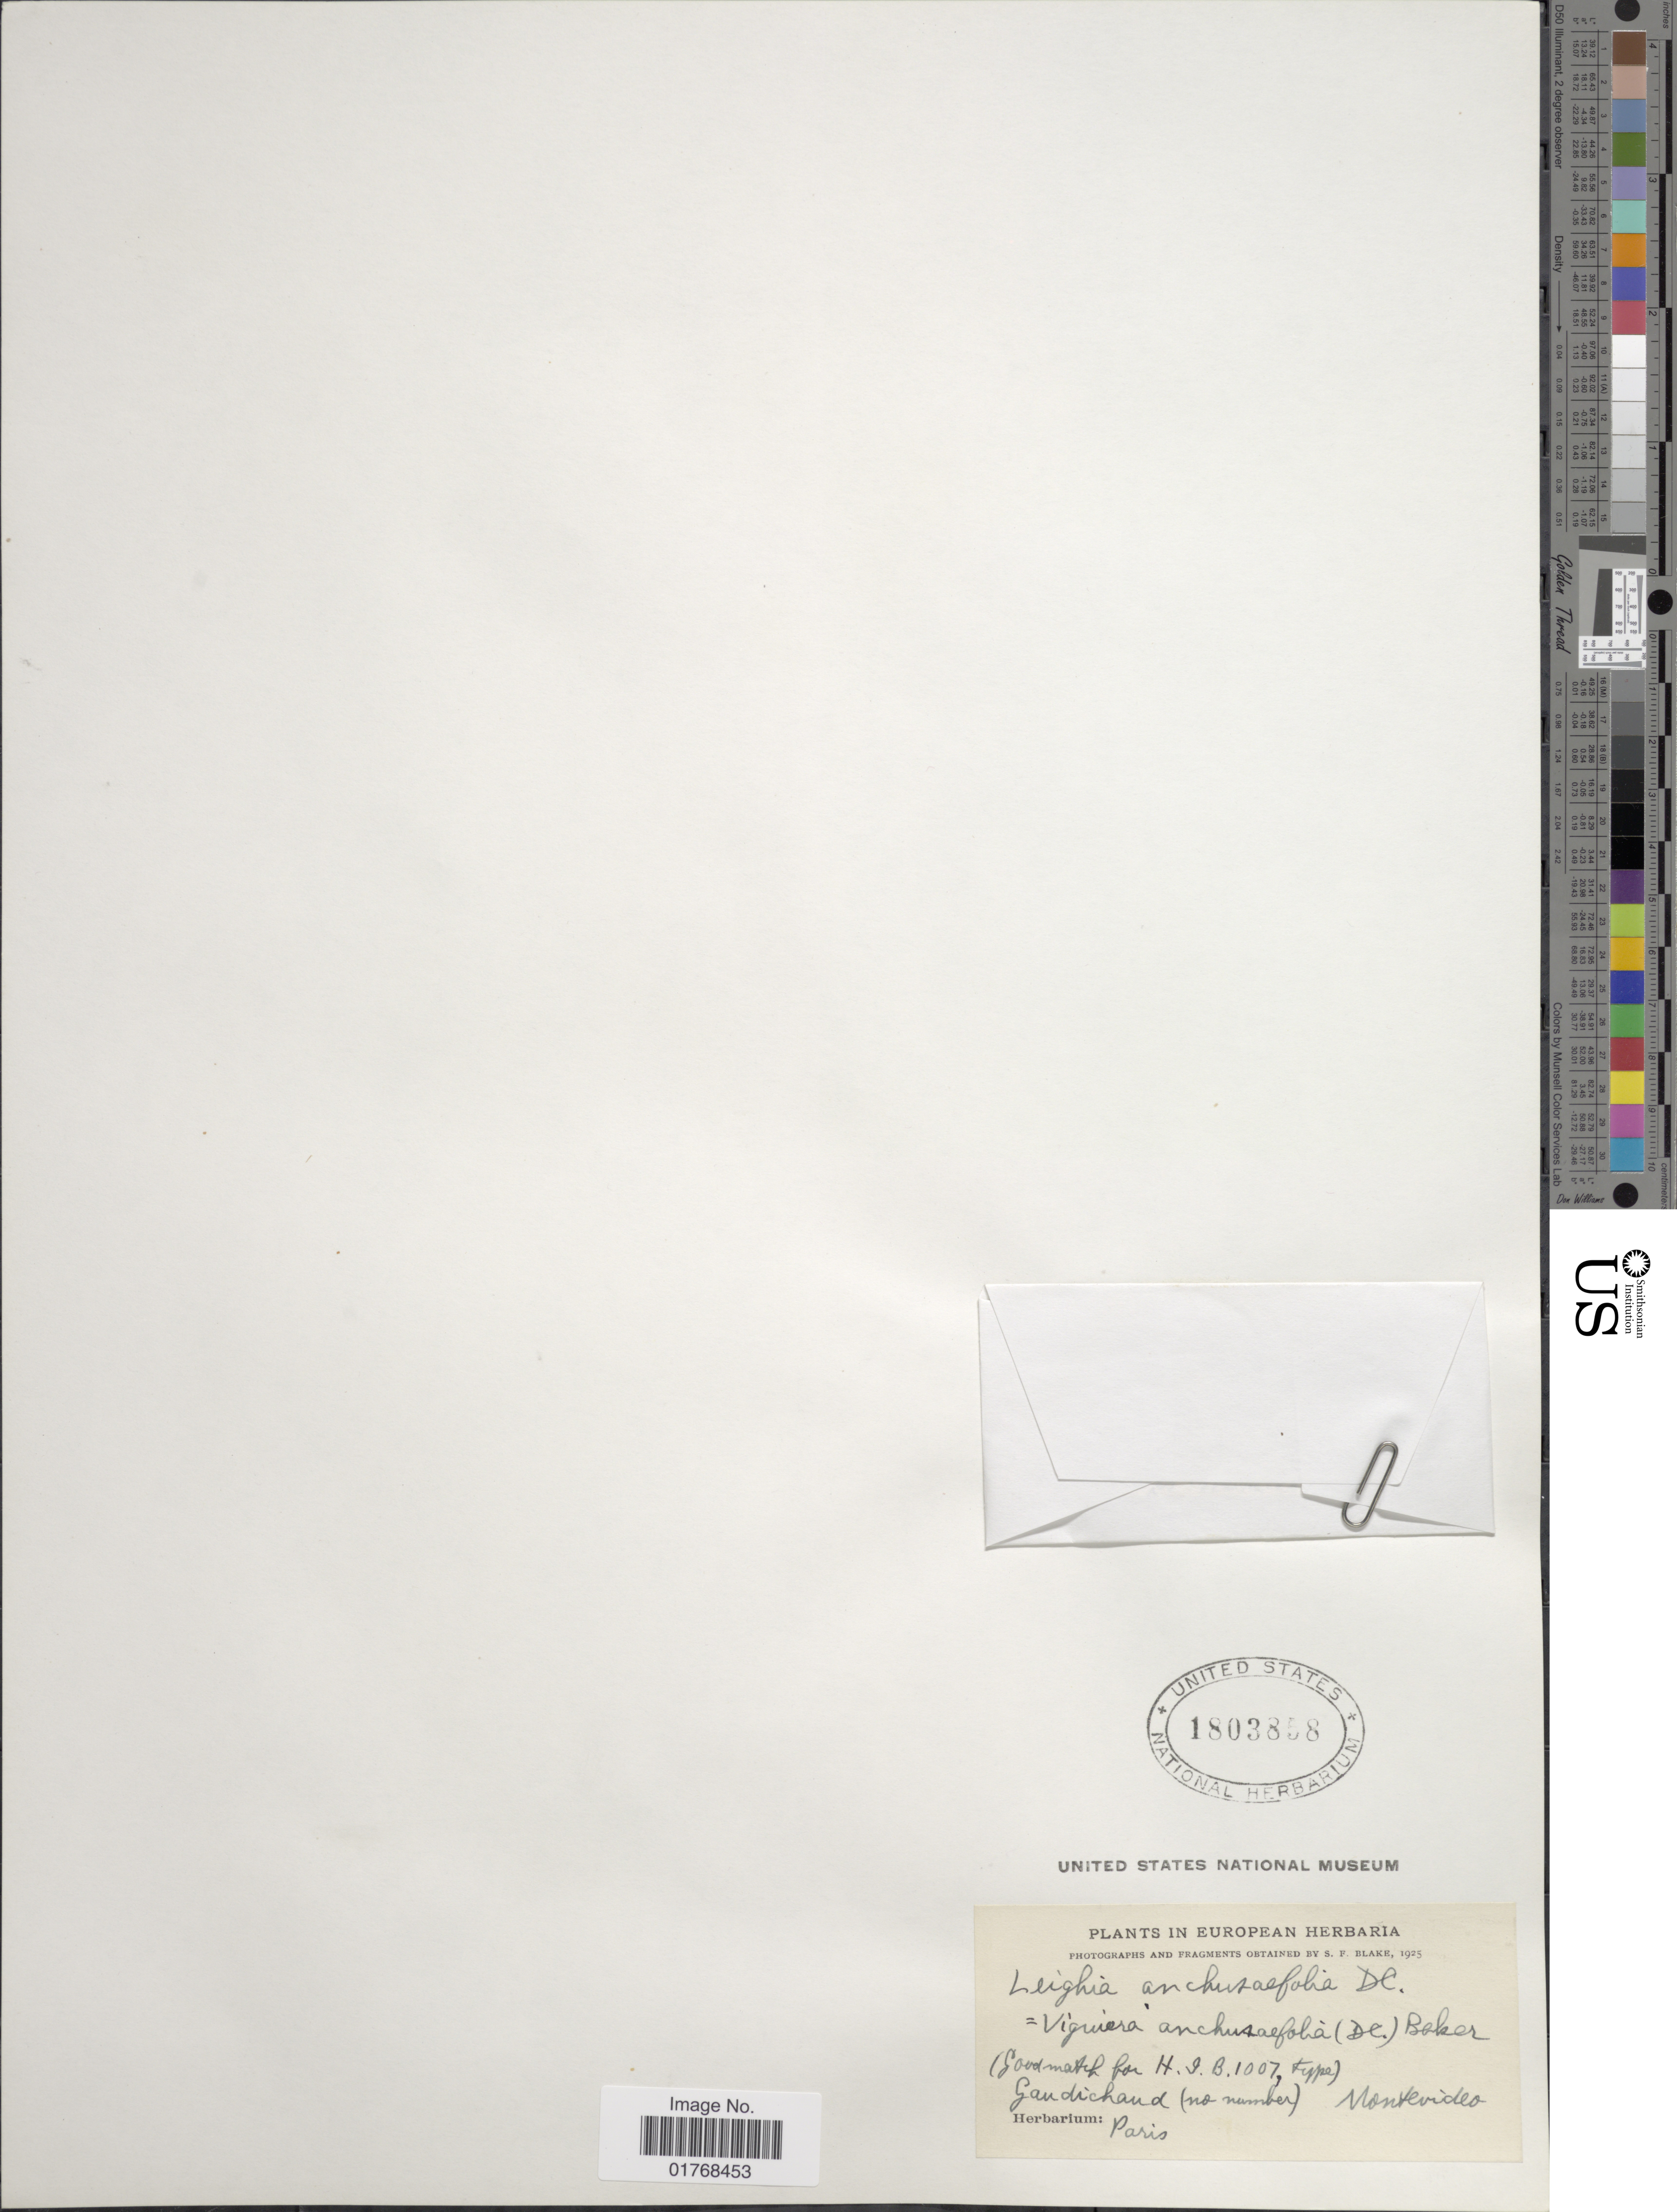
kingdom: Plantae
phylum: Tracheophyta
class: Magnoliopsida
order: Asterales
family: Asteraceae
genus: Viguiera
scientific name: Viguiera anchusaefolia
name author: (DC.) Baker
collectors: -. Gaudichaud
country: Uruguay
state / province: Montevideo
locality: Montevideo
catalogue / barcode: US 1803858